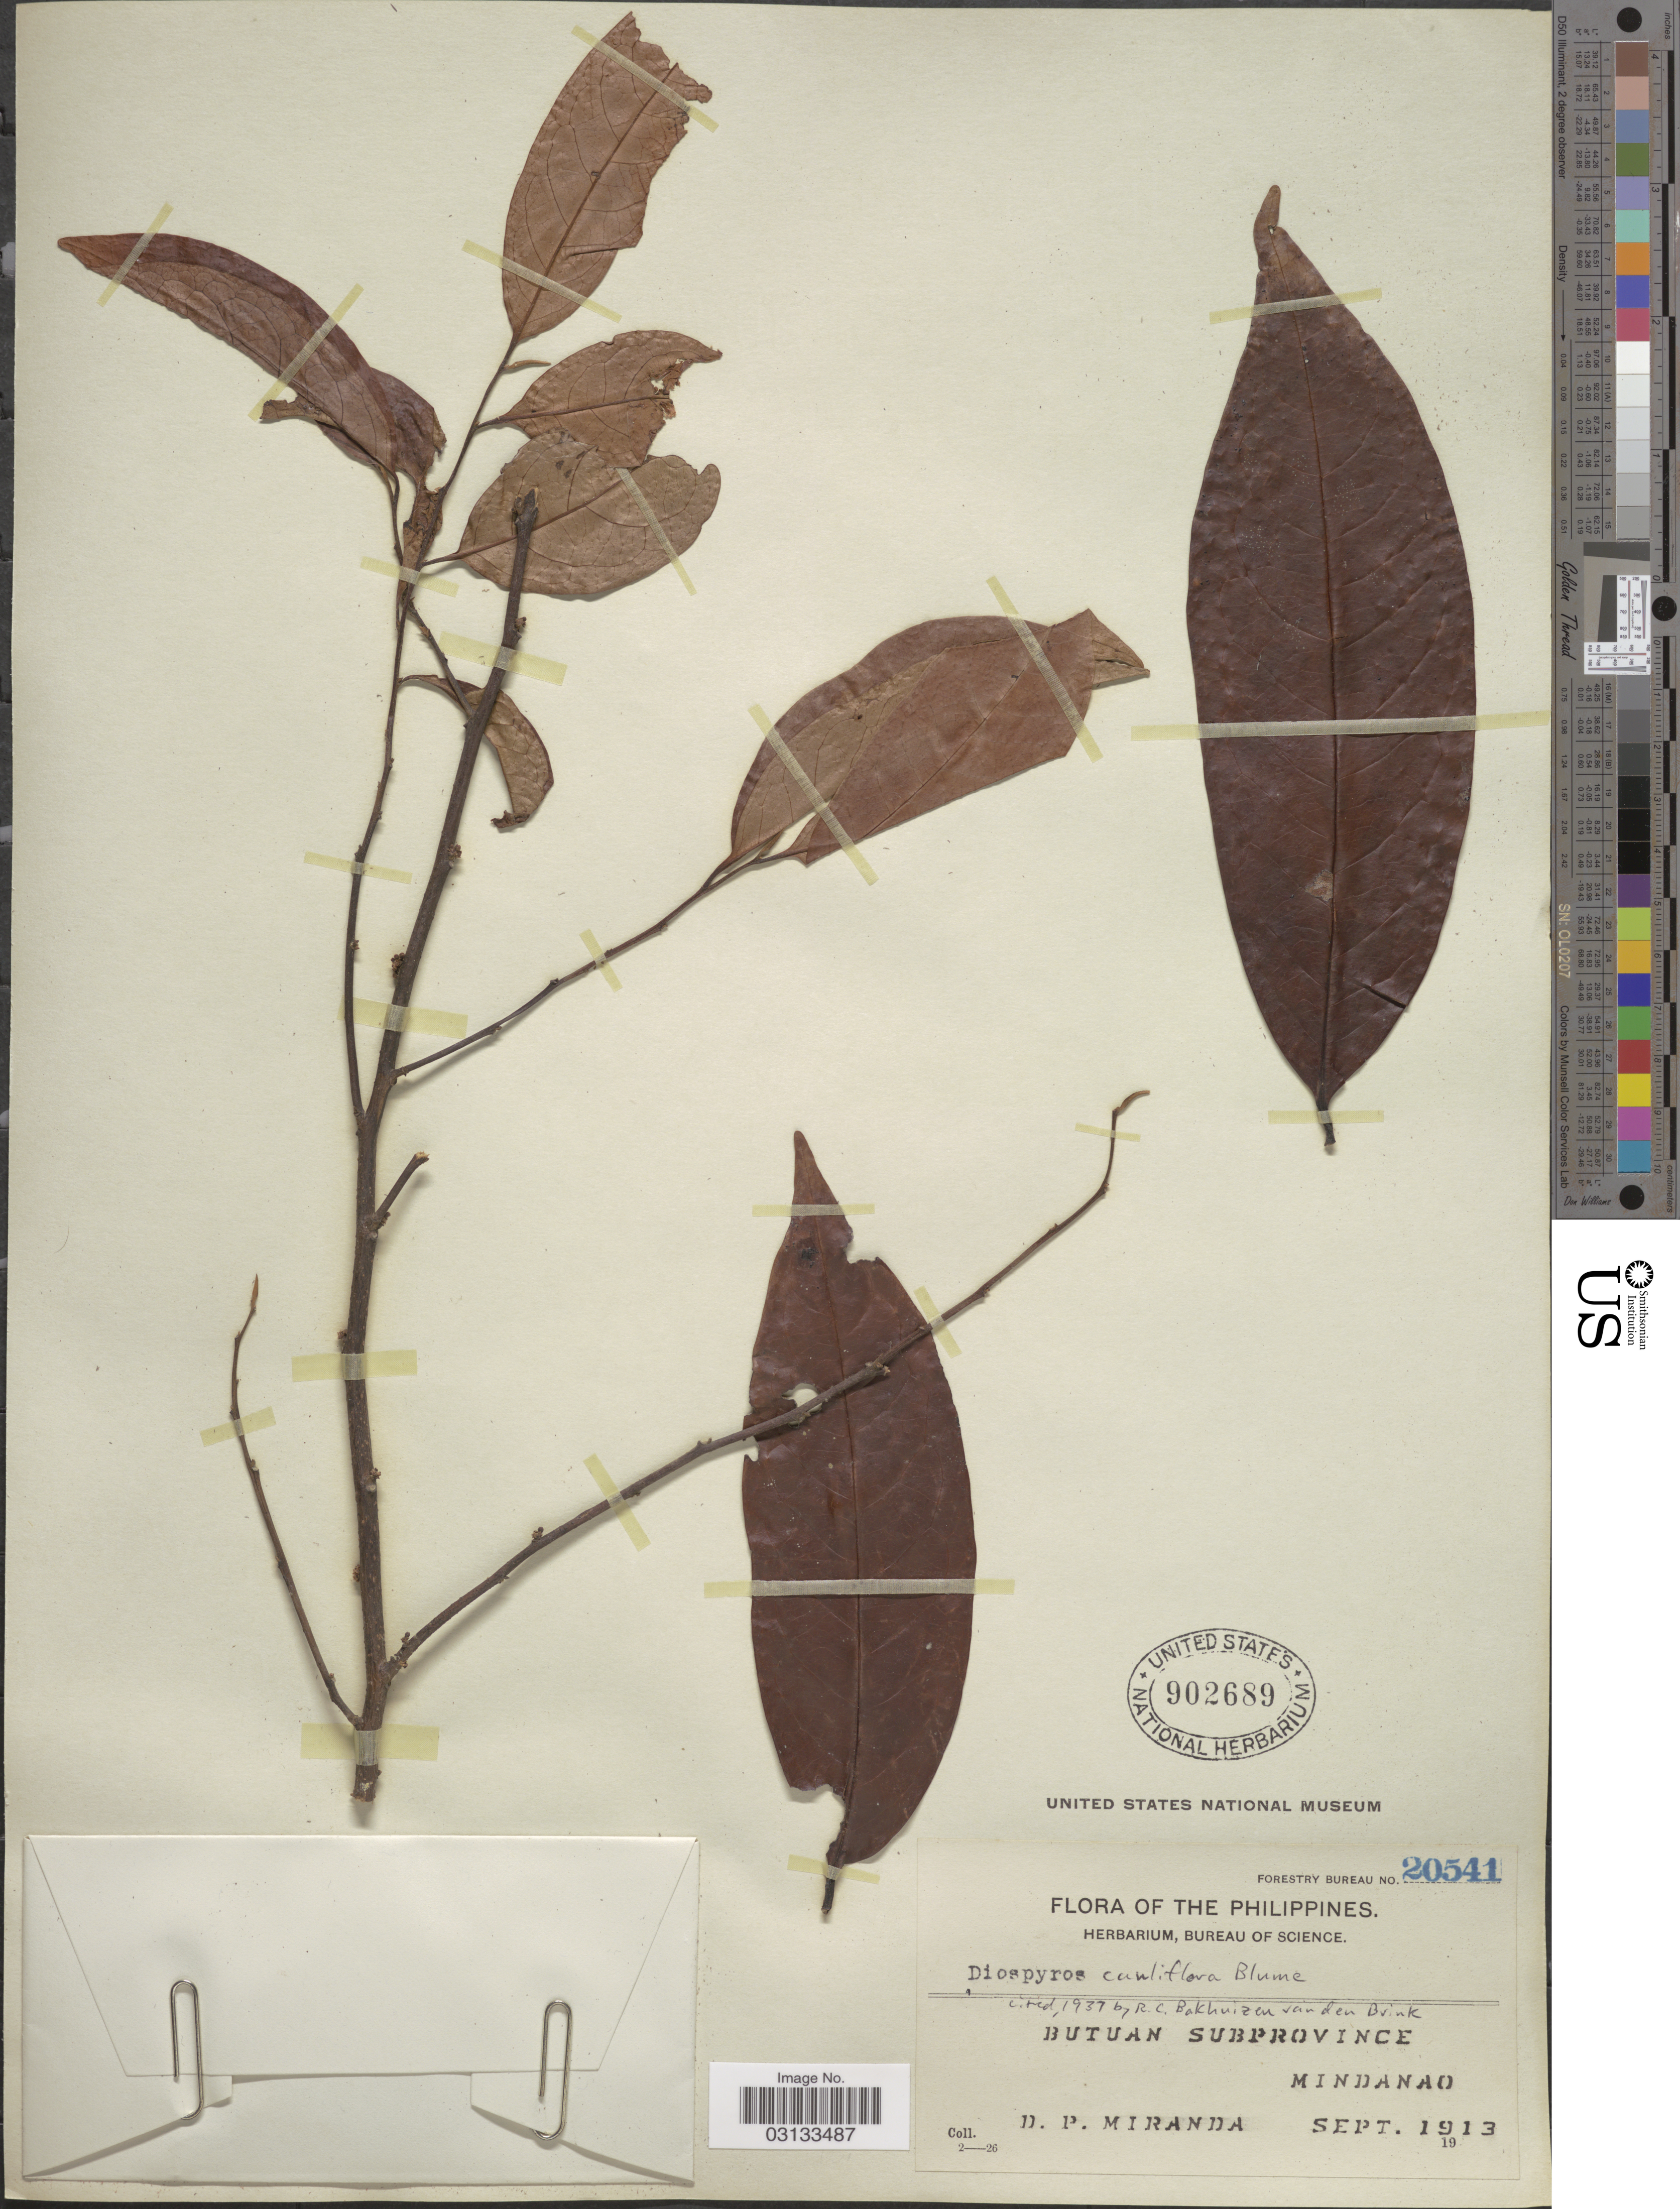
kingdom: Plantae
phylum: Tracheophyta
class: Magnoliopsida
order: Ericales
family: Ebenaceae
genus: Diospyros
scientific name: Diospyros cauliflora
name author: Blume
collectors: D. P. Miranda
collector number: Forestry Bureau 20541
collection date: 1913-09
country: Philippines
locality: Butuan Subprovince, Mindanao.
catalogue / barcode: US 902689